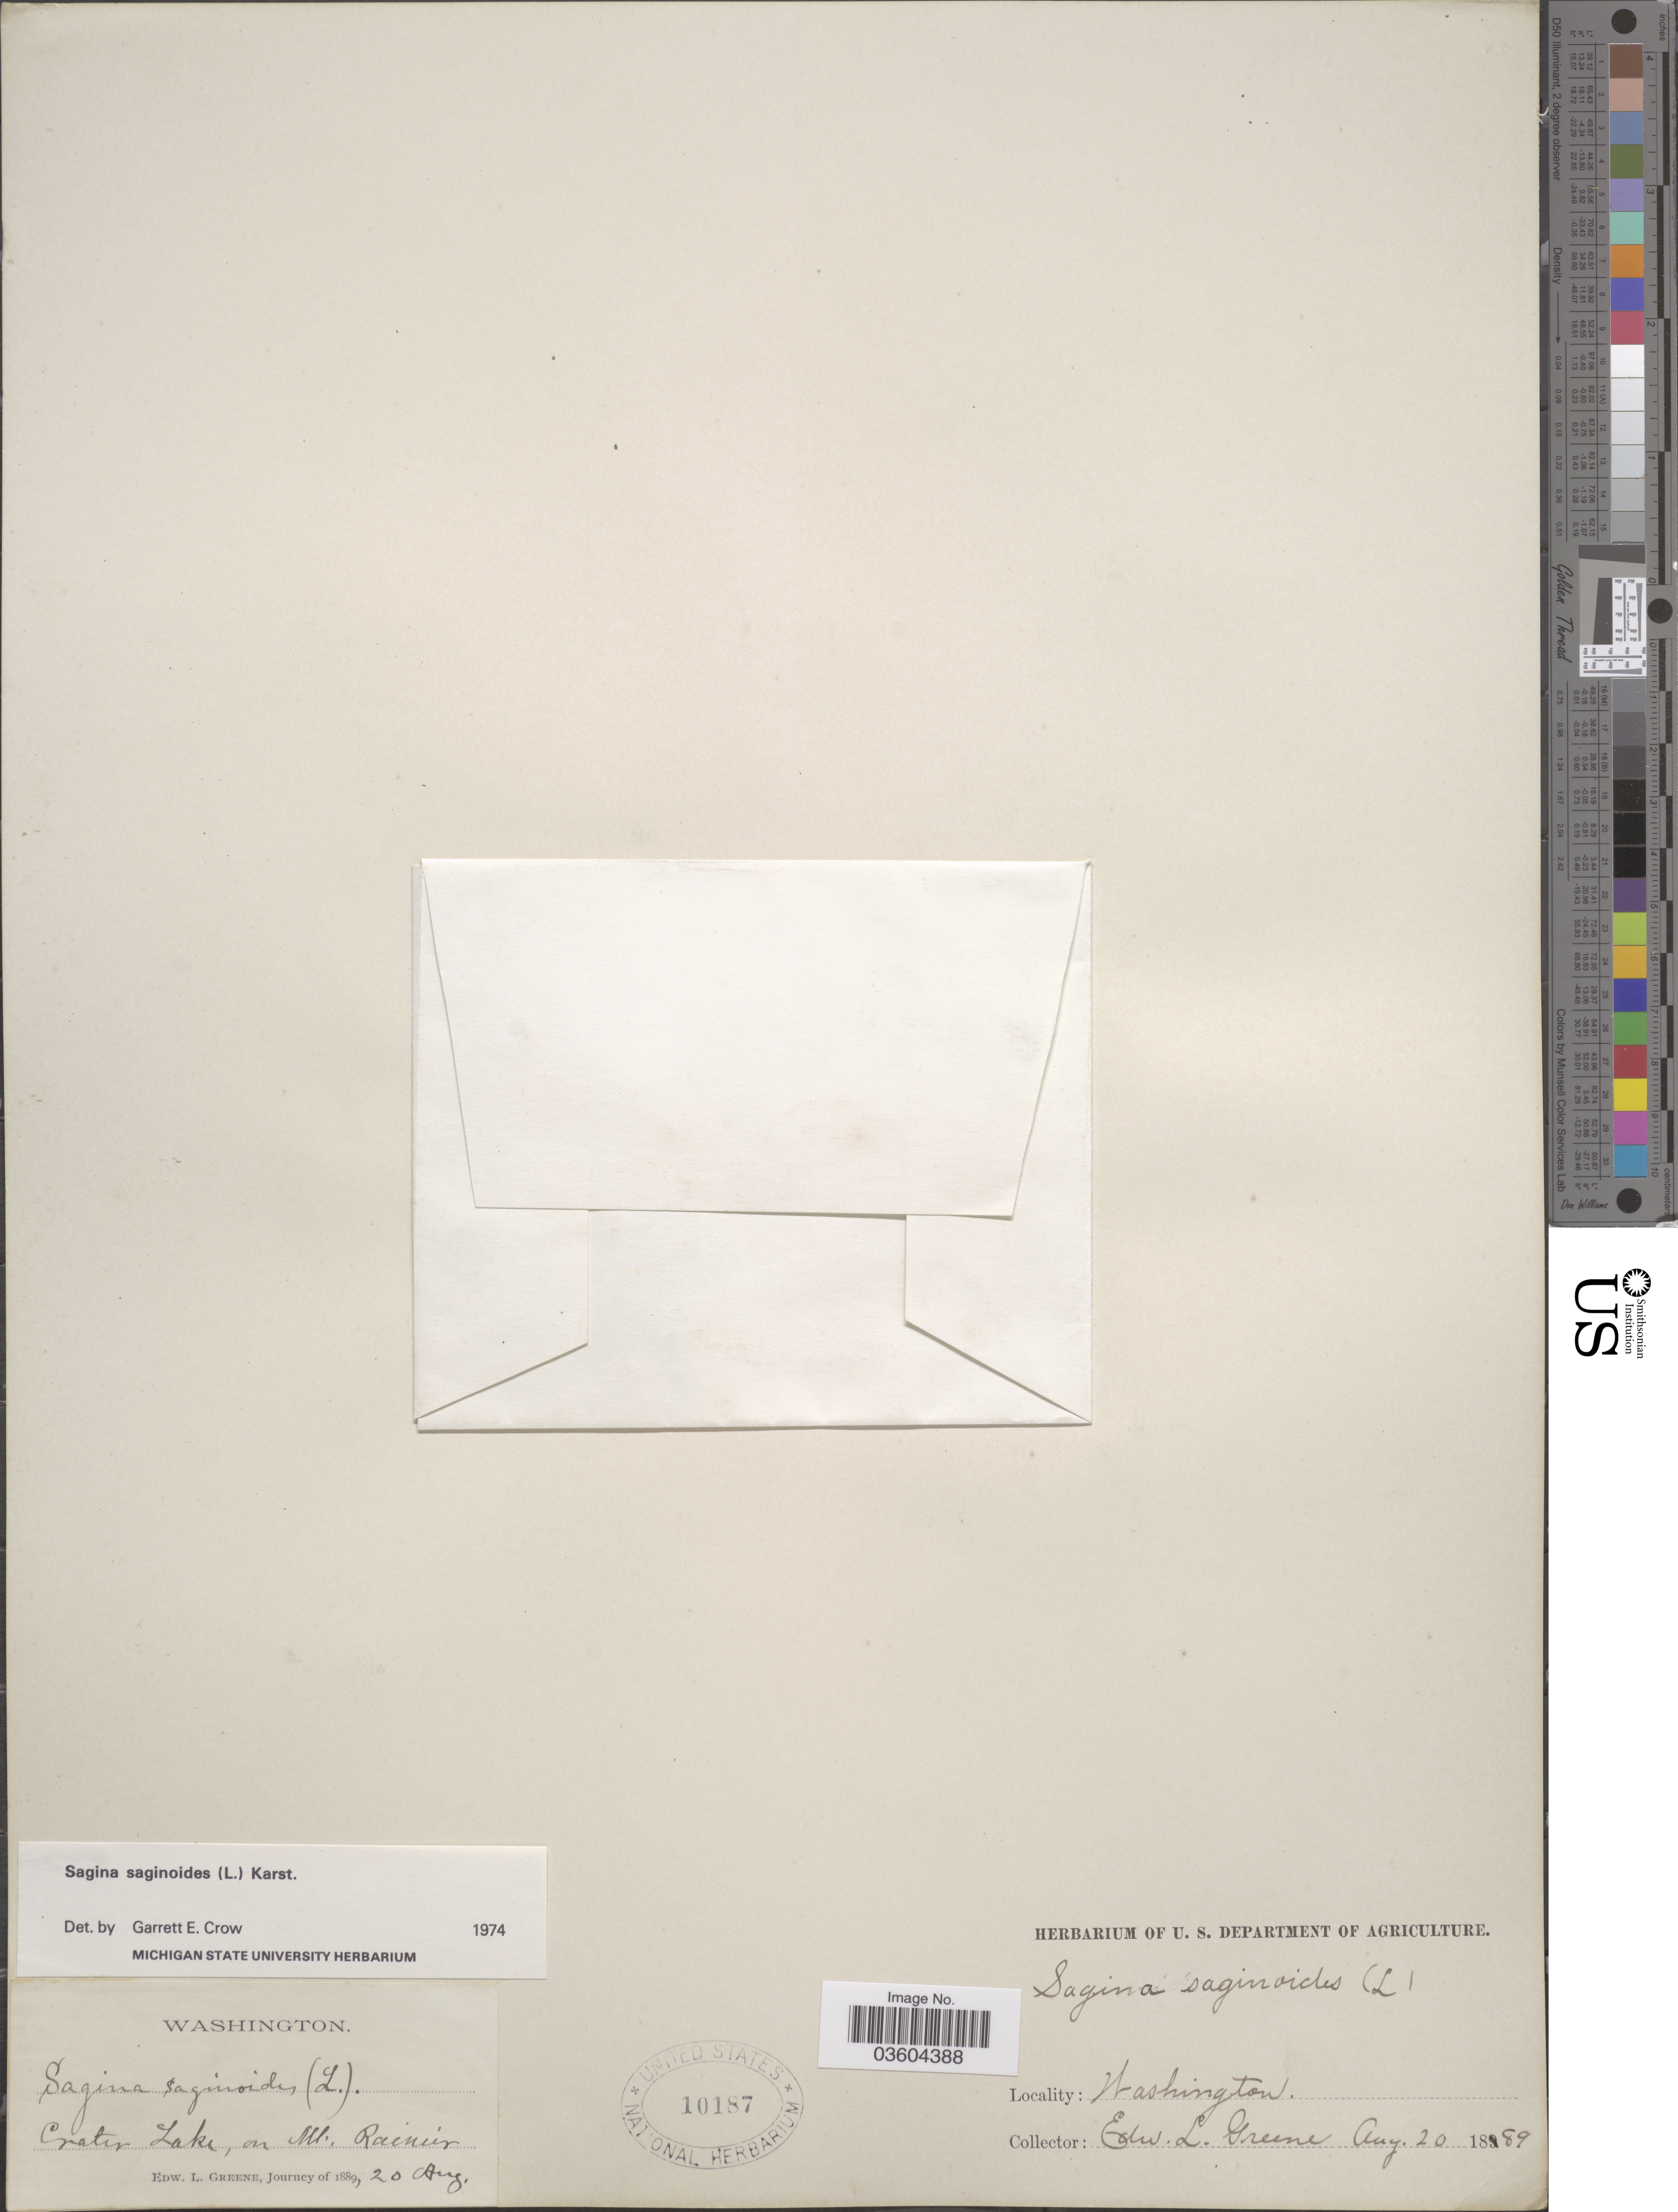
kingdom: Plantae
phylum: Tracheophyta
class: Magnoliopsida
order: Caryophyllales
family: Caryophyllaceae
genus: Sagina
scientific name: Sagina saginoides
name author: (L.) H. Karst.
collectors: E. L. Greene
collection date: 1889-08-20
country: United States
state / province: Washington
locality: Crater Lake, on Mt. Rainier.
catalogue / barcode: US 10187